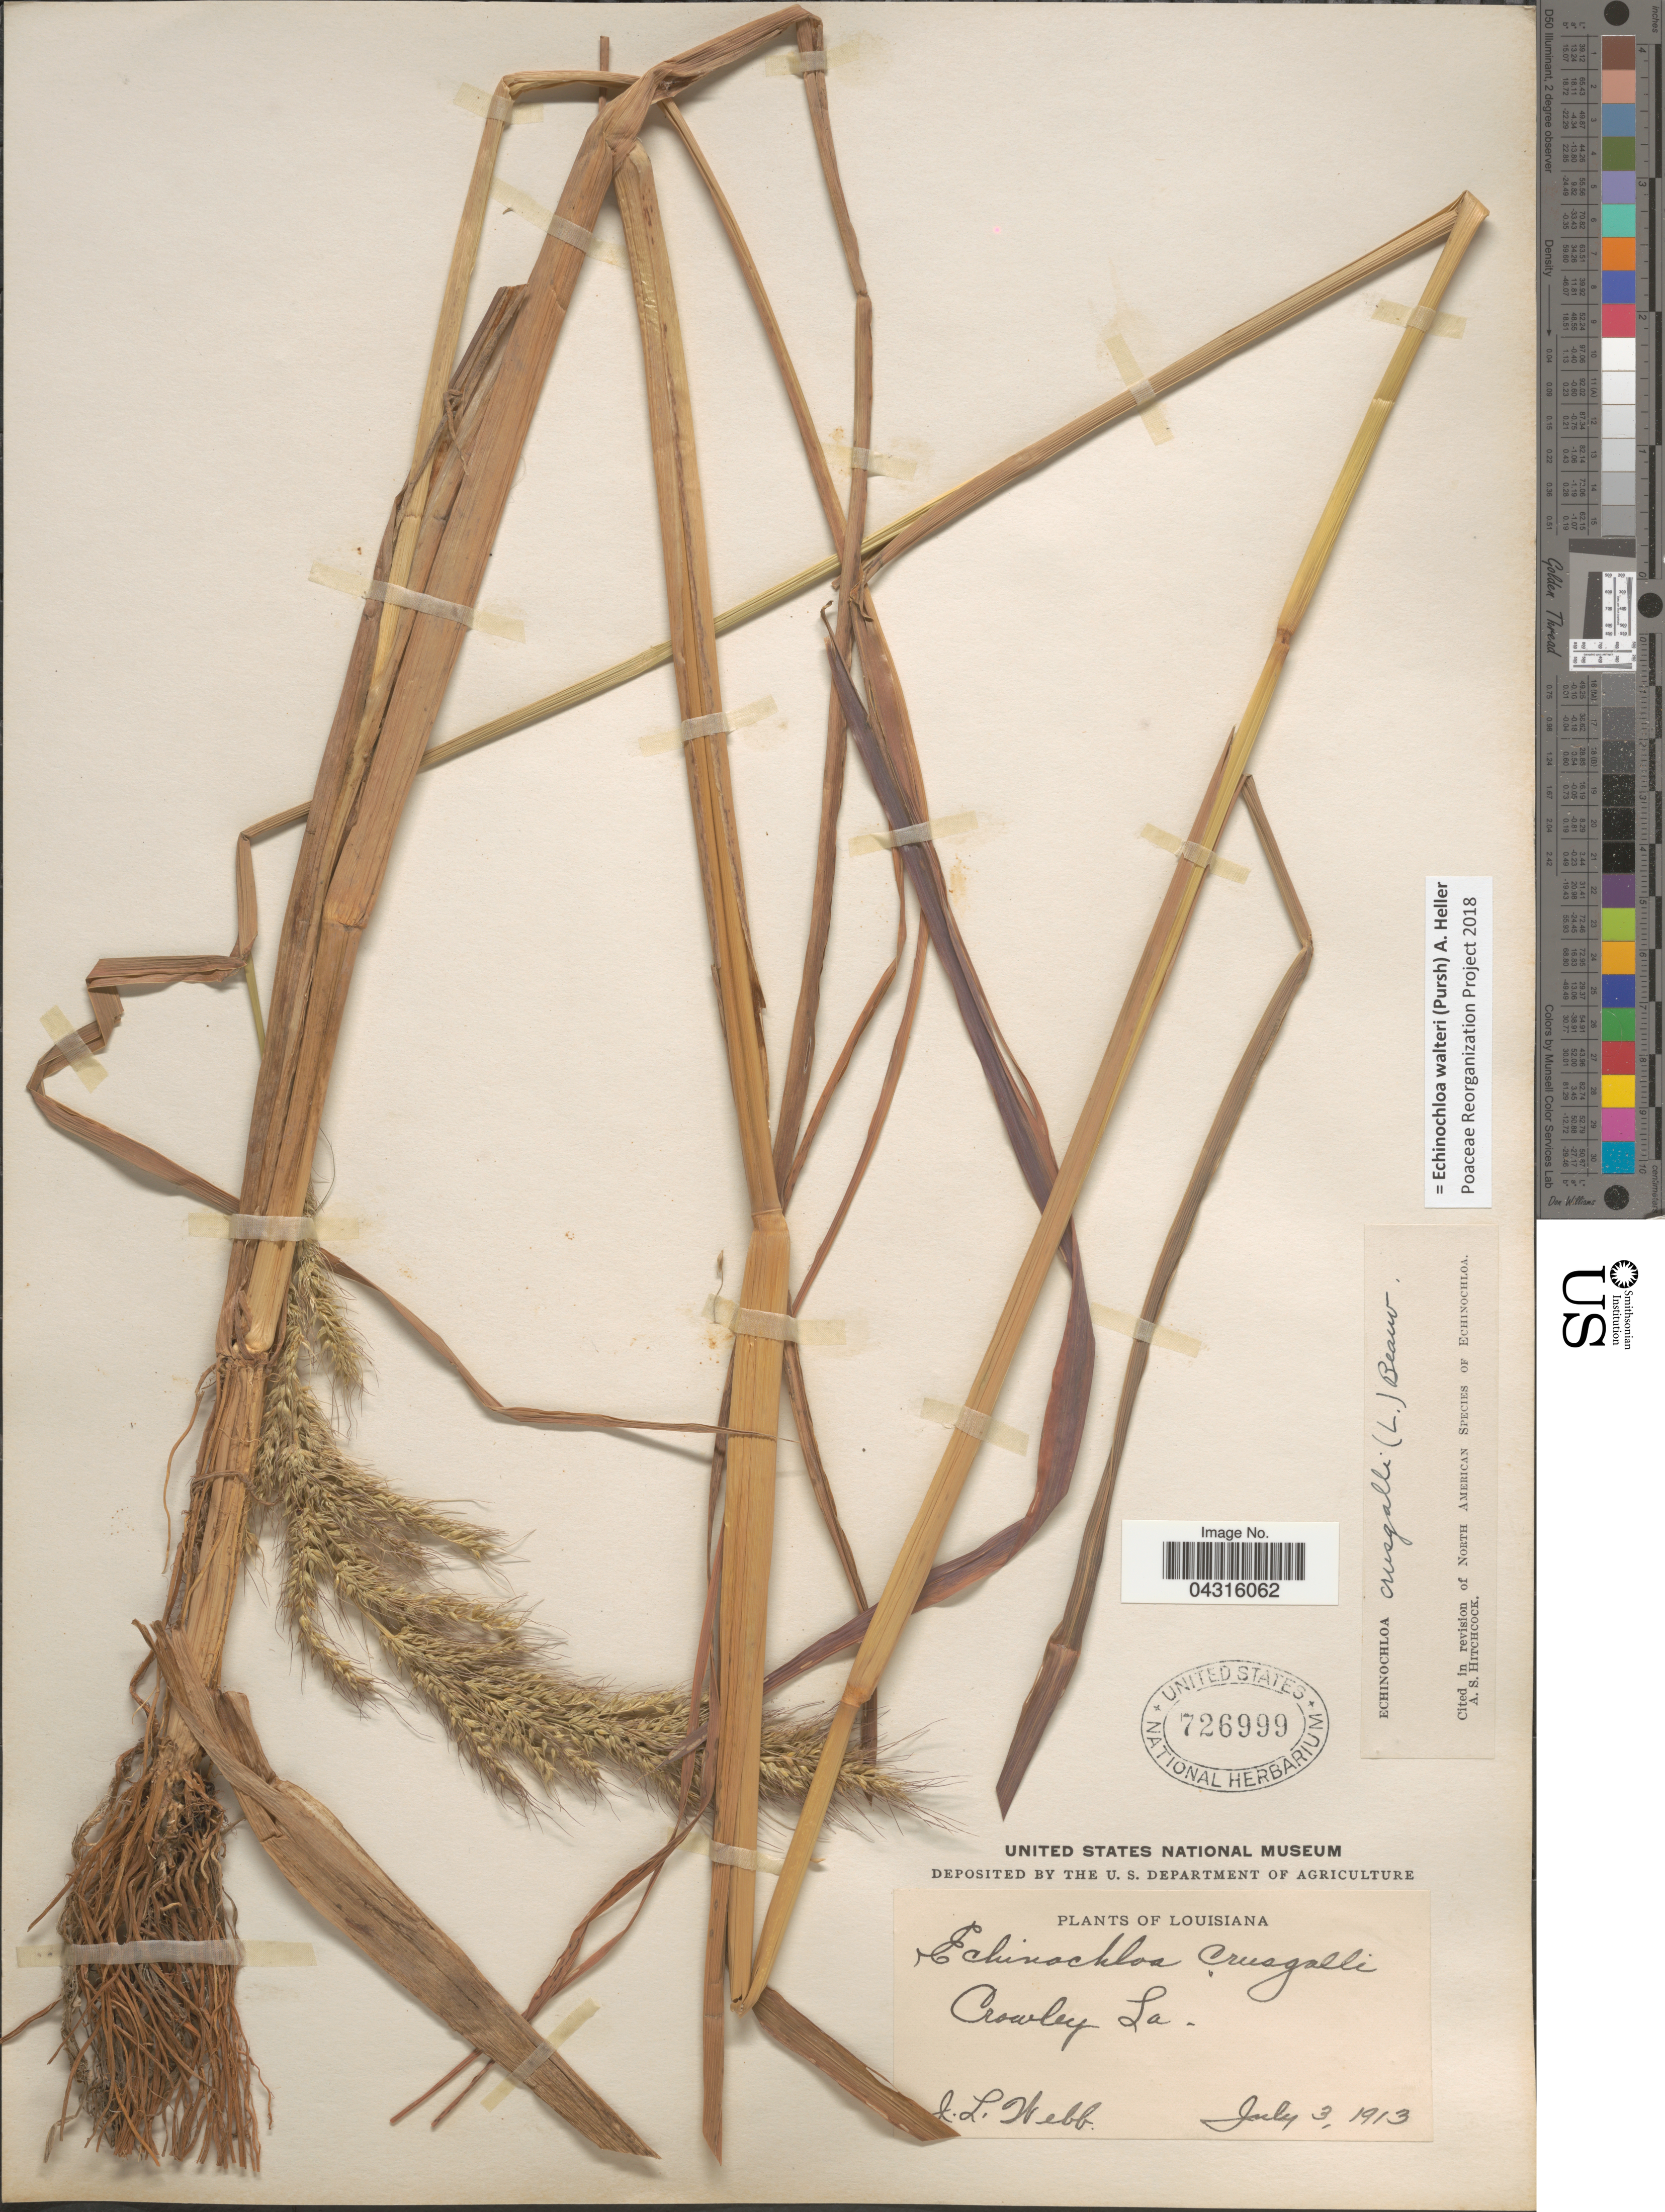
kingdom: Plantae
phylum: Tracheophyta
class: Liliopsida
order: Poales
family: Poaceae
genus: Echinochloa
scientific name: Echinochloa walteri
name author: (Pursh) A. Heller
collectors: J. Webb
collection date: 1913-07-03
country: United States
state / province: Louisiana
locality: Crowley.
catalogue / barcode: US 726999